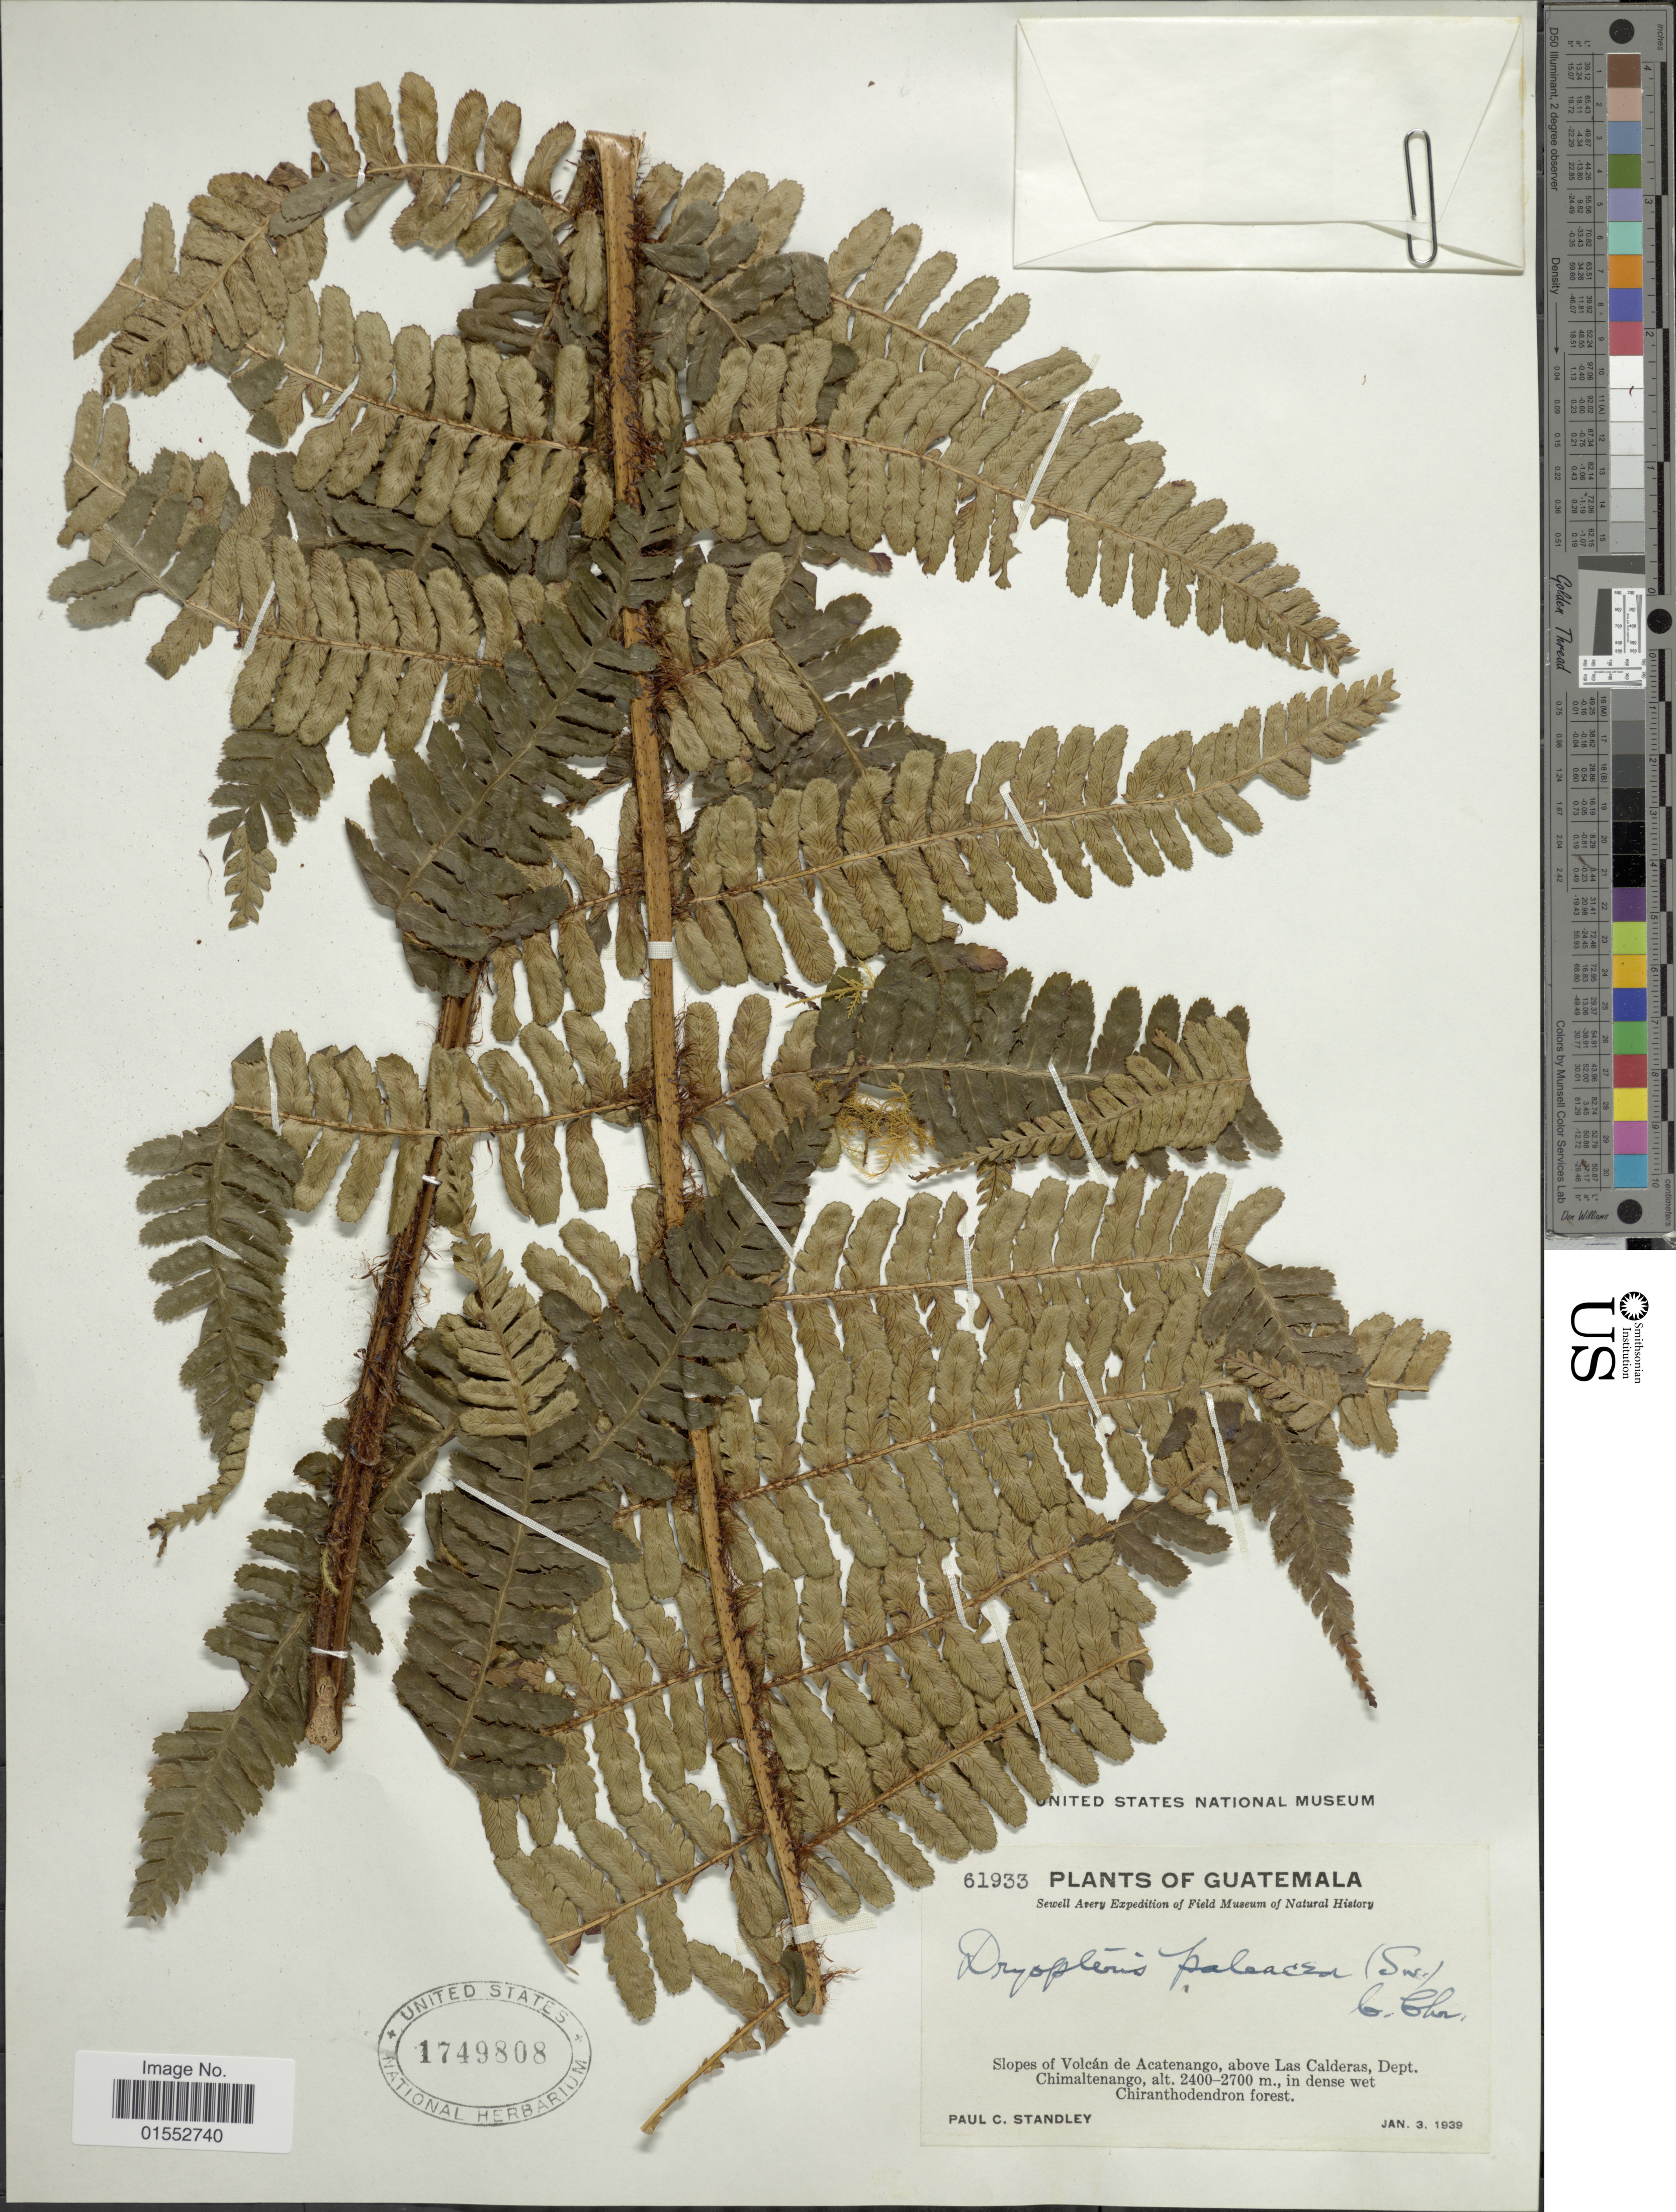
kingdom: Plantae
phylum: Tracheophyta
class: Polypodiopsida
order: Polypodiales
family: Dryopteridaceae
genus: Dryopteris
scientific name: Dryopteris wallichiana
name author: (Spreng.) Hyl.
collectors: P. C. Standley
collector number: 61933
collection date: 1939-01-03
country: Guatemala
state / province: Chimaltenango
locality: Slopes of Volcán de Acatenango, above Las Calderas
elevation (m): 2400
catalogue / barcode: US 1749808